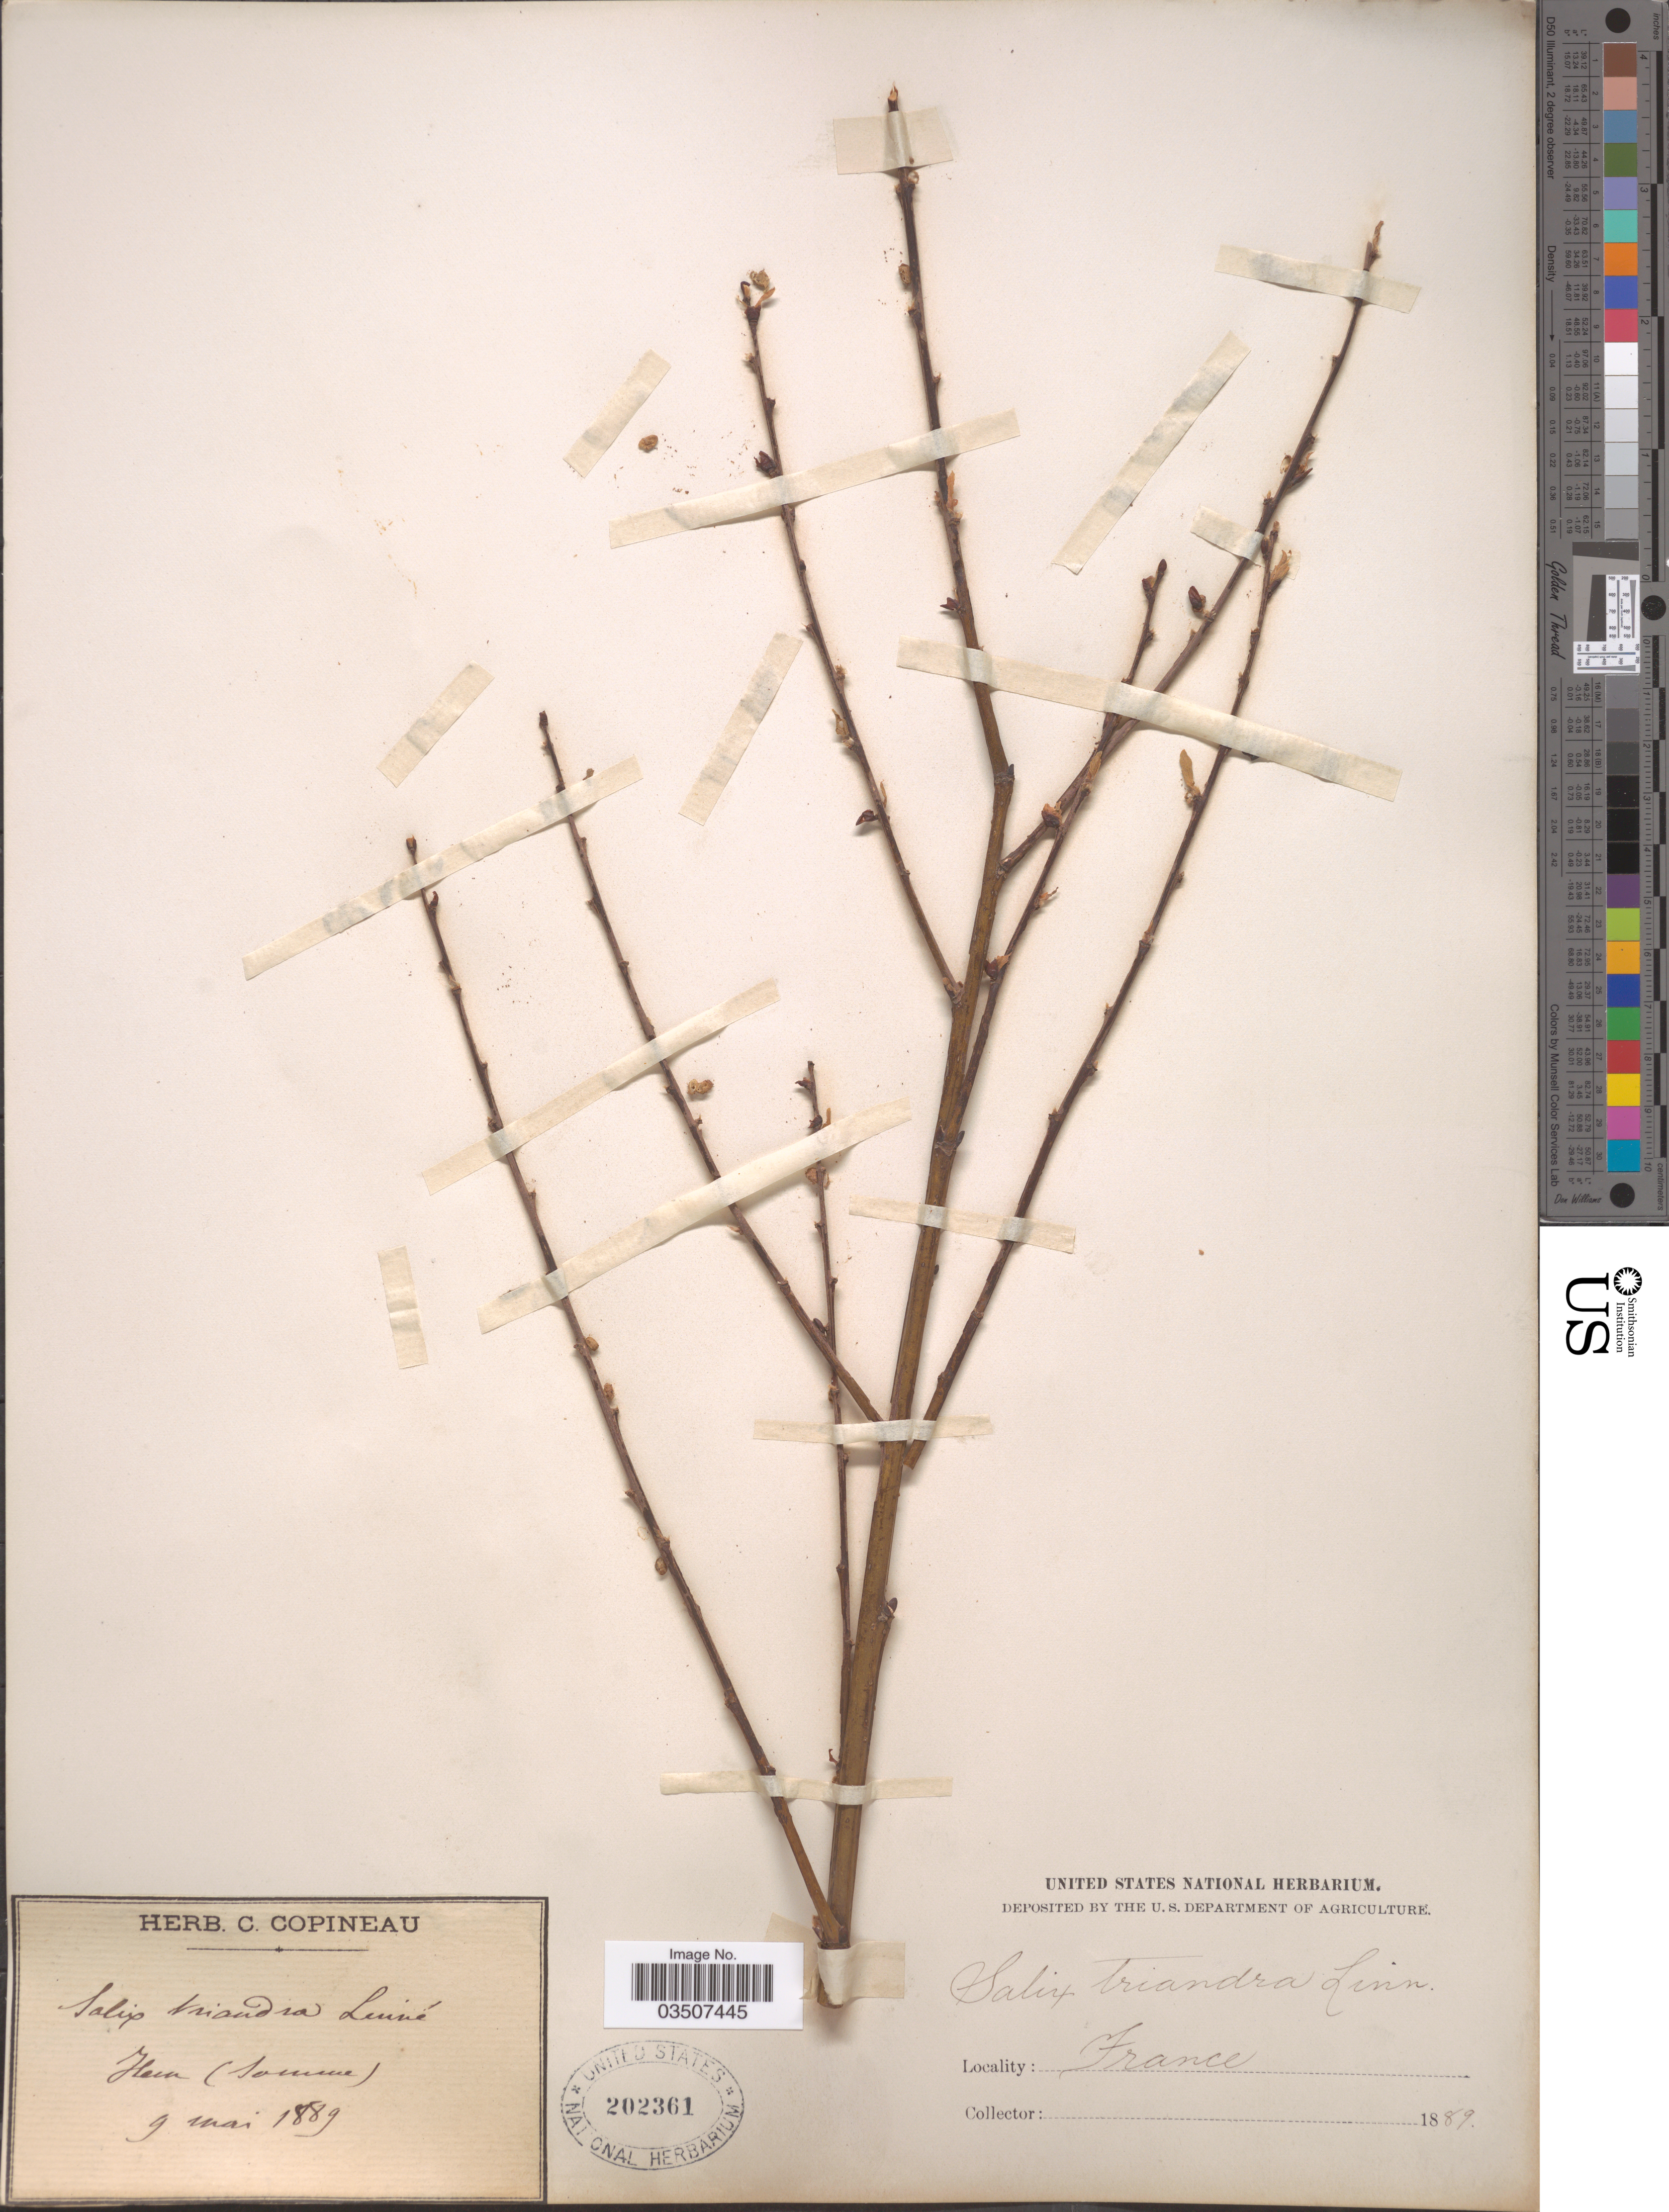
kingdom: Plantae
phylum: Tracheophyta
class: Magnoliopsida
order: Malpighiales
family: Salicaceae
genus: Salix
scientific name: Salix triandra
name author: L.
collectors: ex herb. C. Copineau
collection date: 1889-05-09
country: France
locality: Hem (Somme).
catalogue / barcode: US 202361